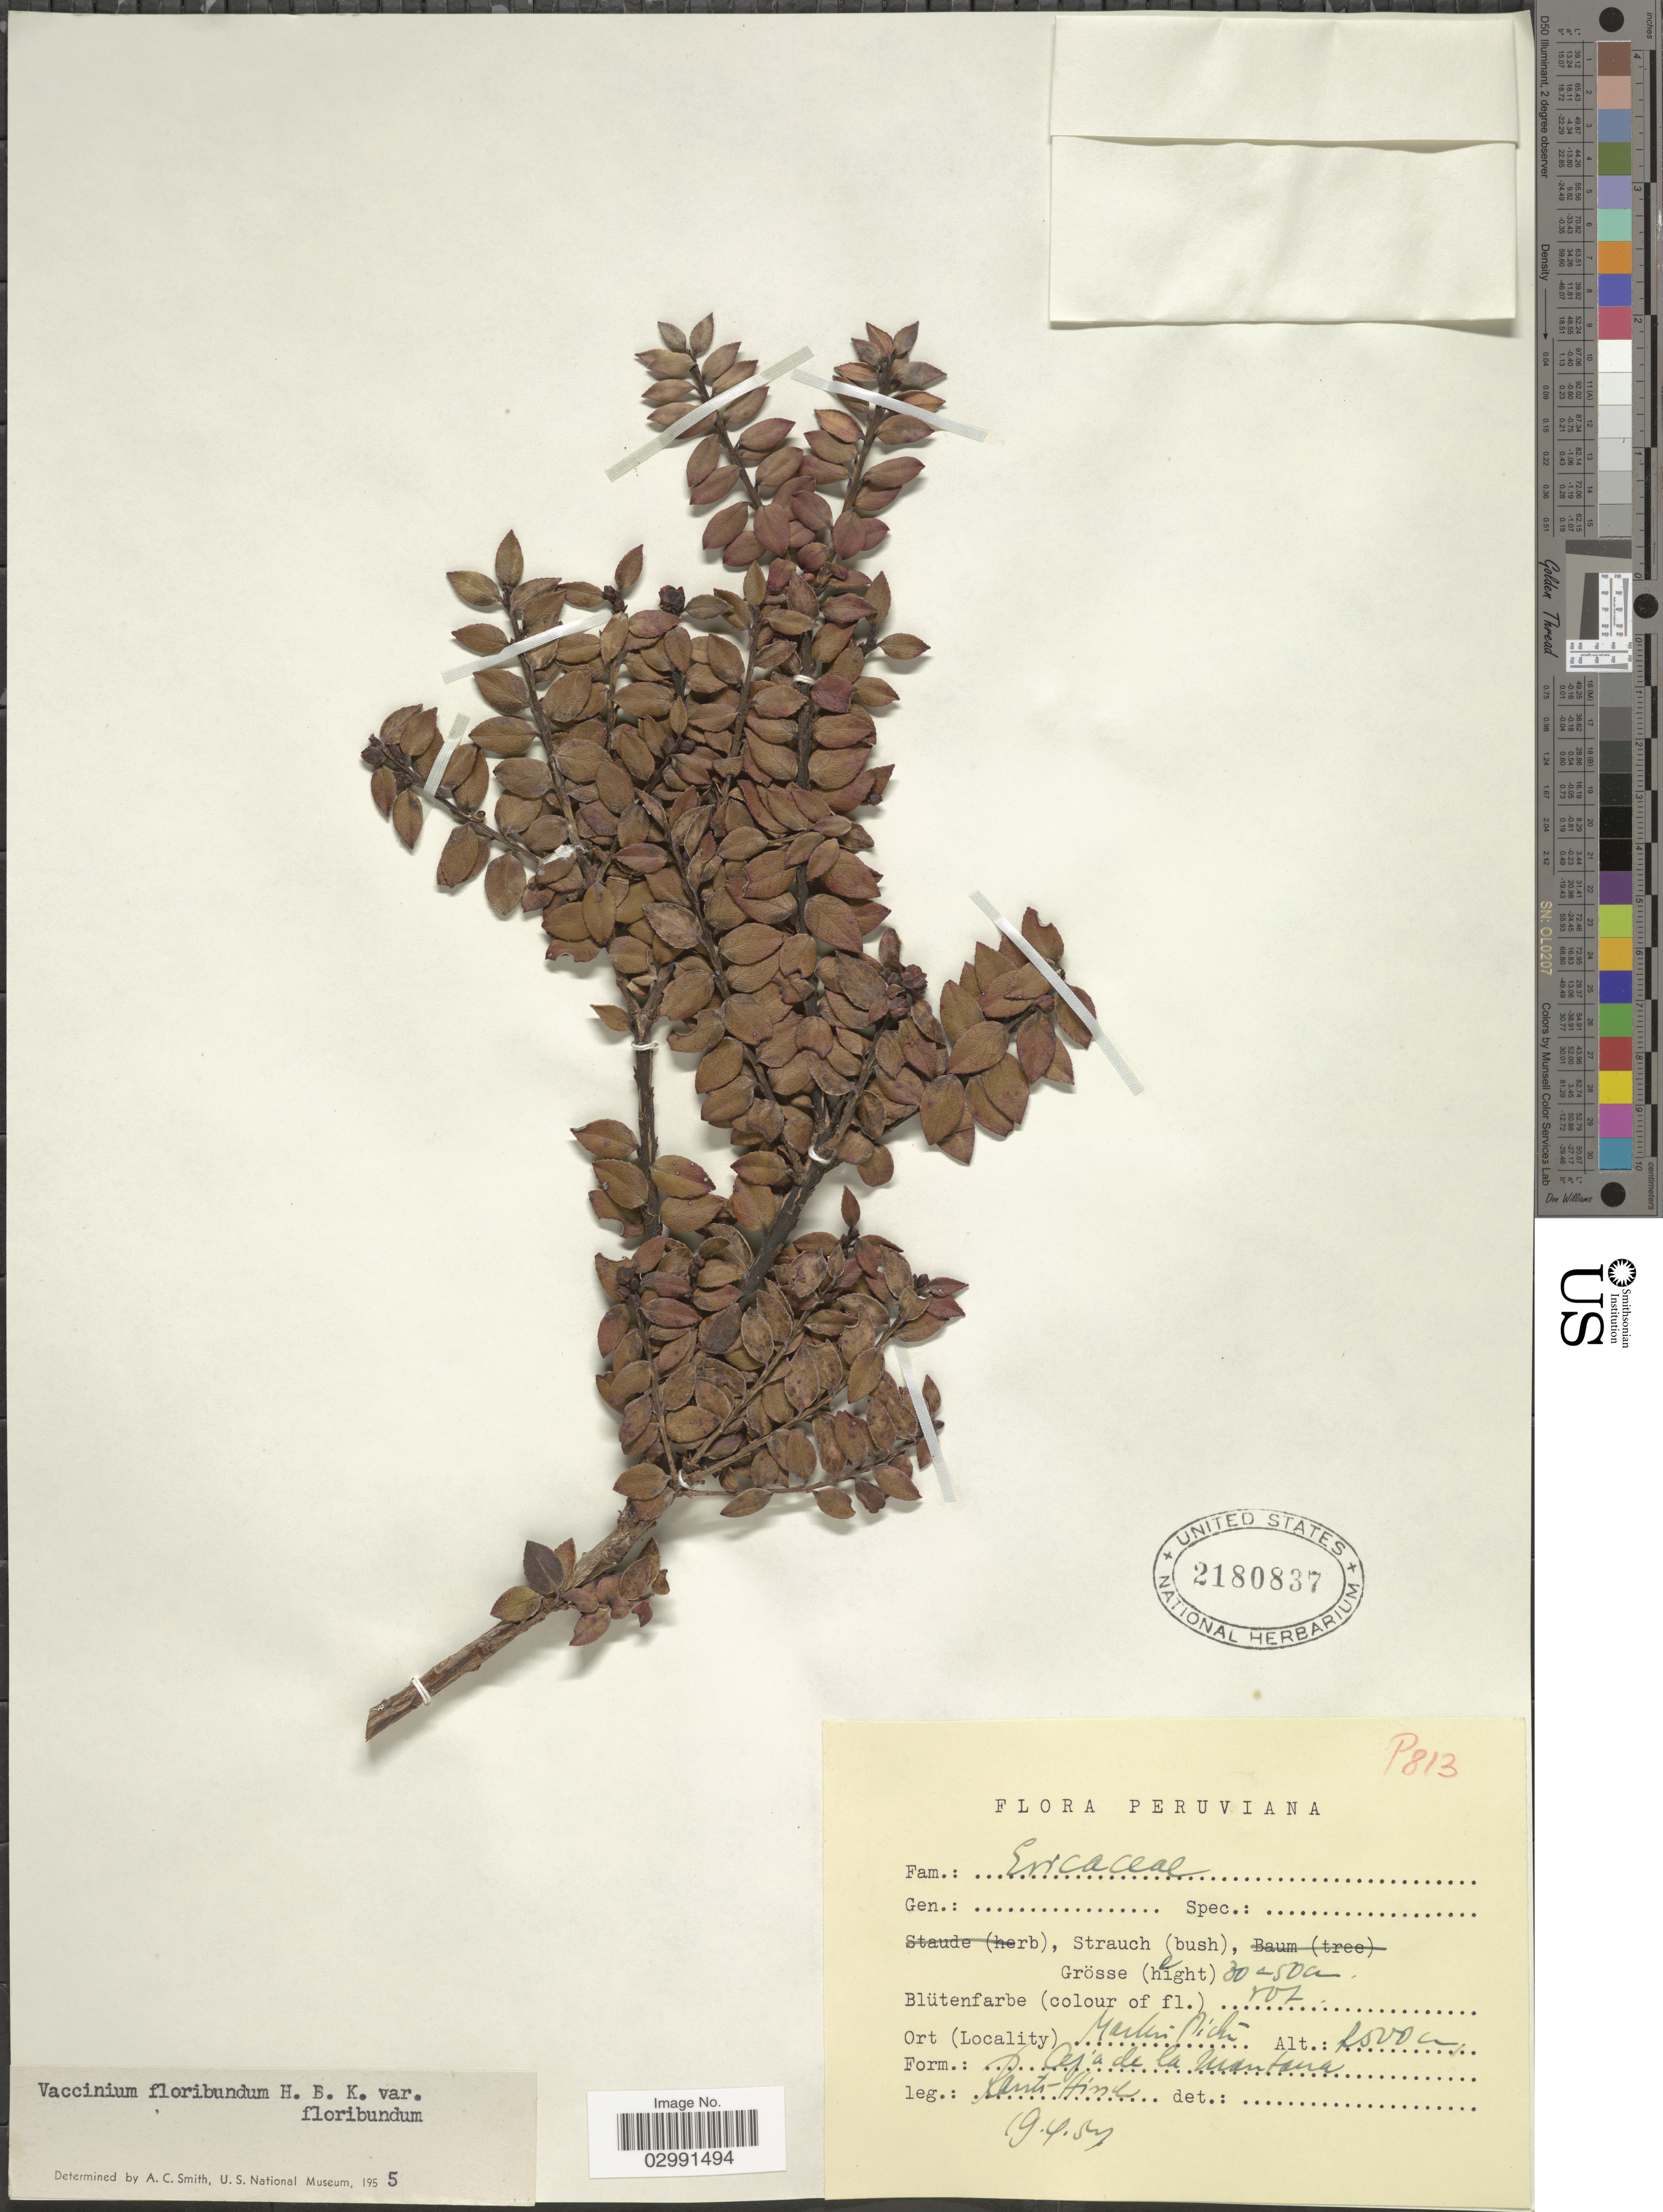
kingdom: Plantae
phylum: Tracheophyta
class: Magnoliopsida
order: Ericales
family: Ericaceae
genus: Vaccinium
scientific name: Vaccinium floribundum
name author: Kunth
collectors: W. Rauh & G. Hirsch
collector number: P813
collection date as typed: Transcribed d/m/y: 19/4/54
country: Peru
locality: Marlin Pichi, Ceja de la Montana.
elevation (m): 2500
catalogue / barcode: US 2180837